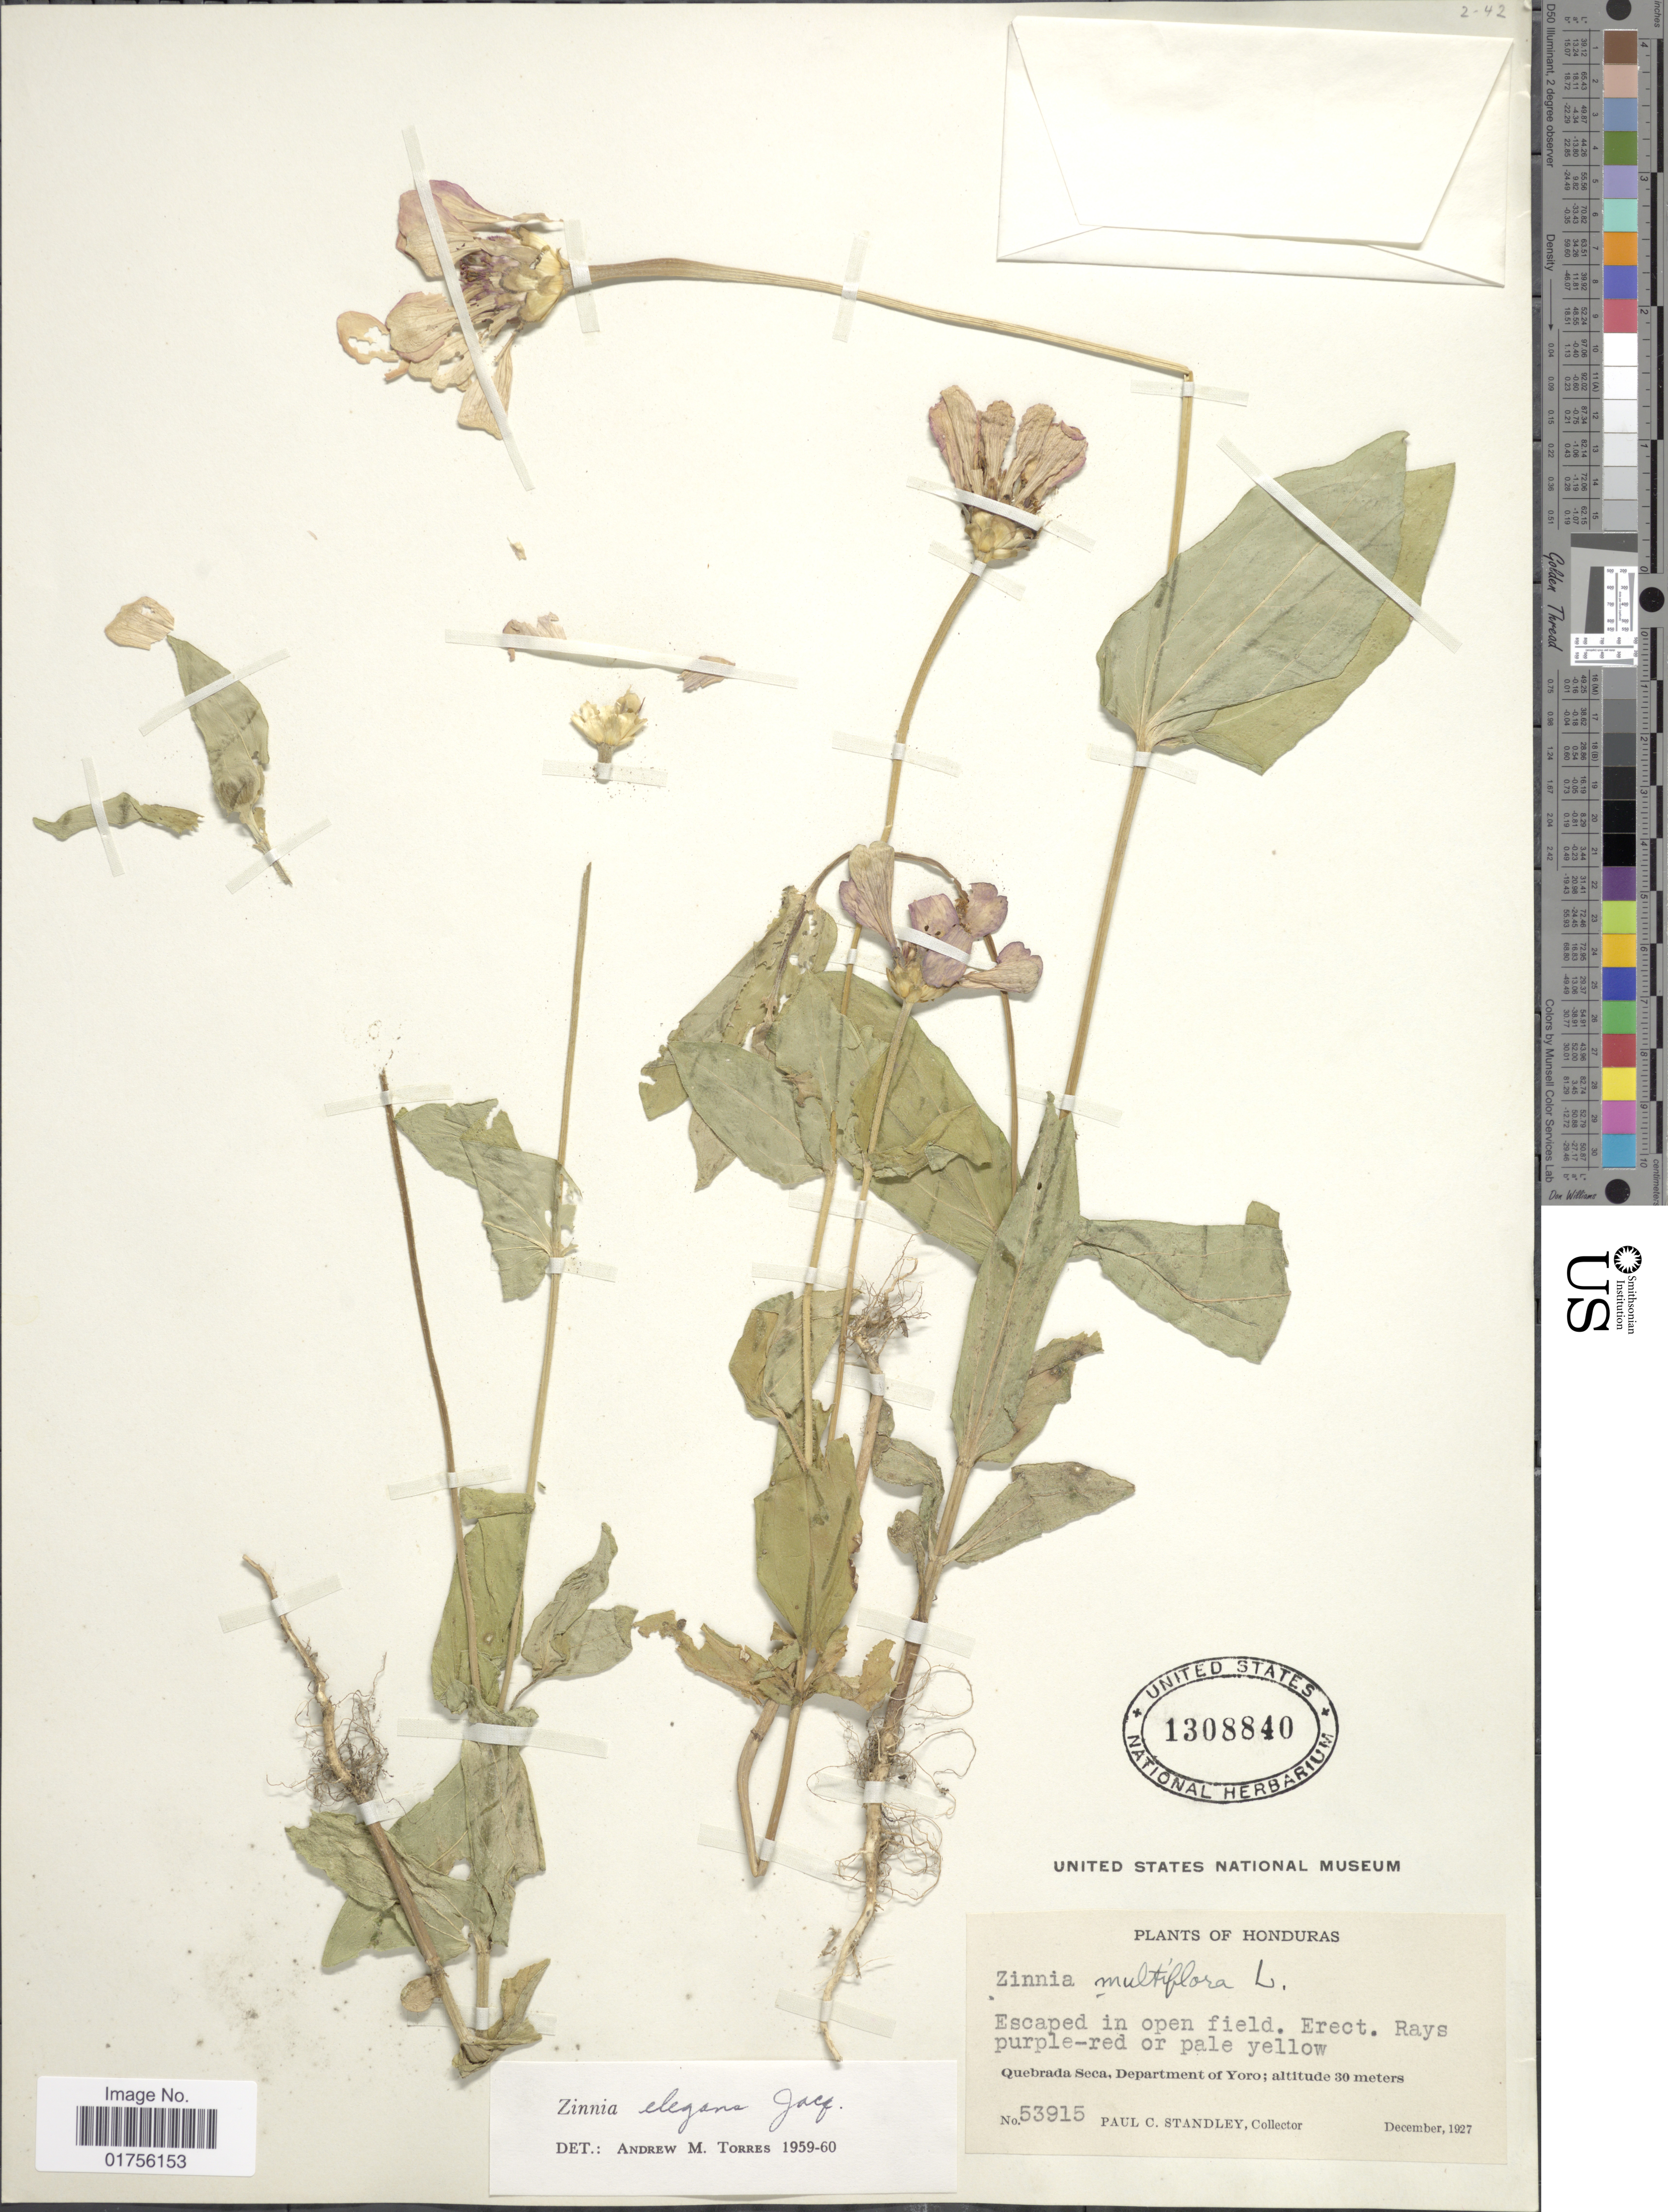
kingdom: Plantae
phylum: Tracheophyta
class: Magnoliopsida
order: Asterales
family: Asteraceae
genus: Zinnia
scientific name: Zinnia elegans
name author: Jacq.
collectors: P. C. Standley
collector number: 53915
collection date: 1927-12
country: Honduras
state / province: Yoro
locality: Quebrada Seca, Department of Yoro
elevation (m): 30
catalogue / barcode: US 1308840